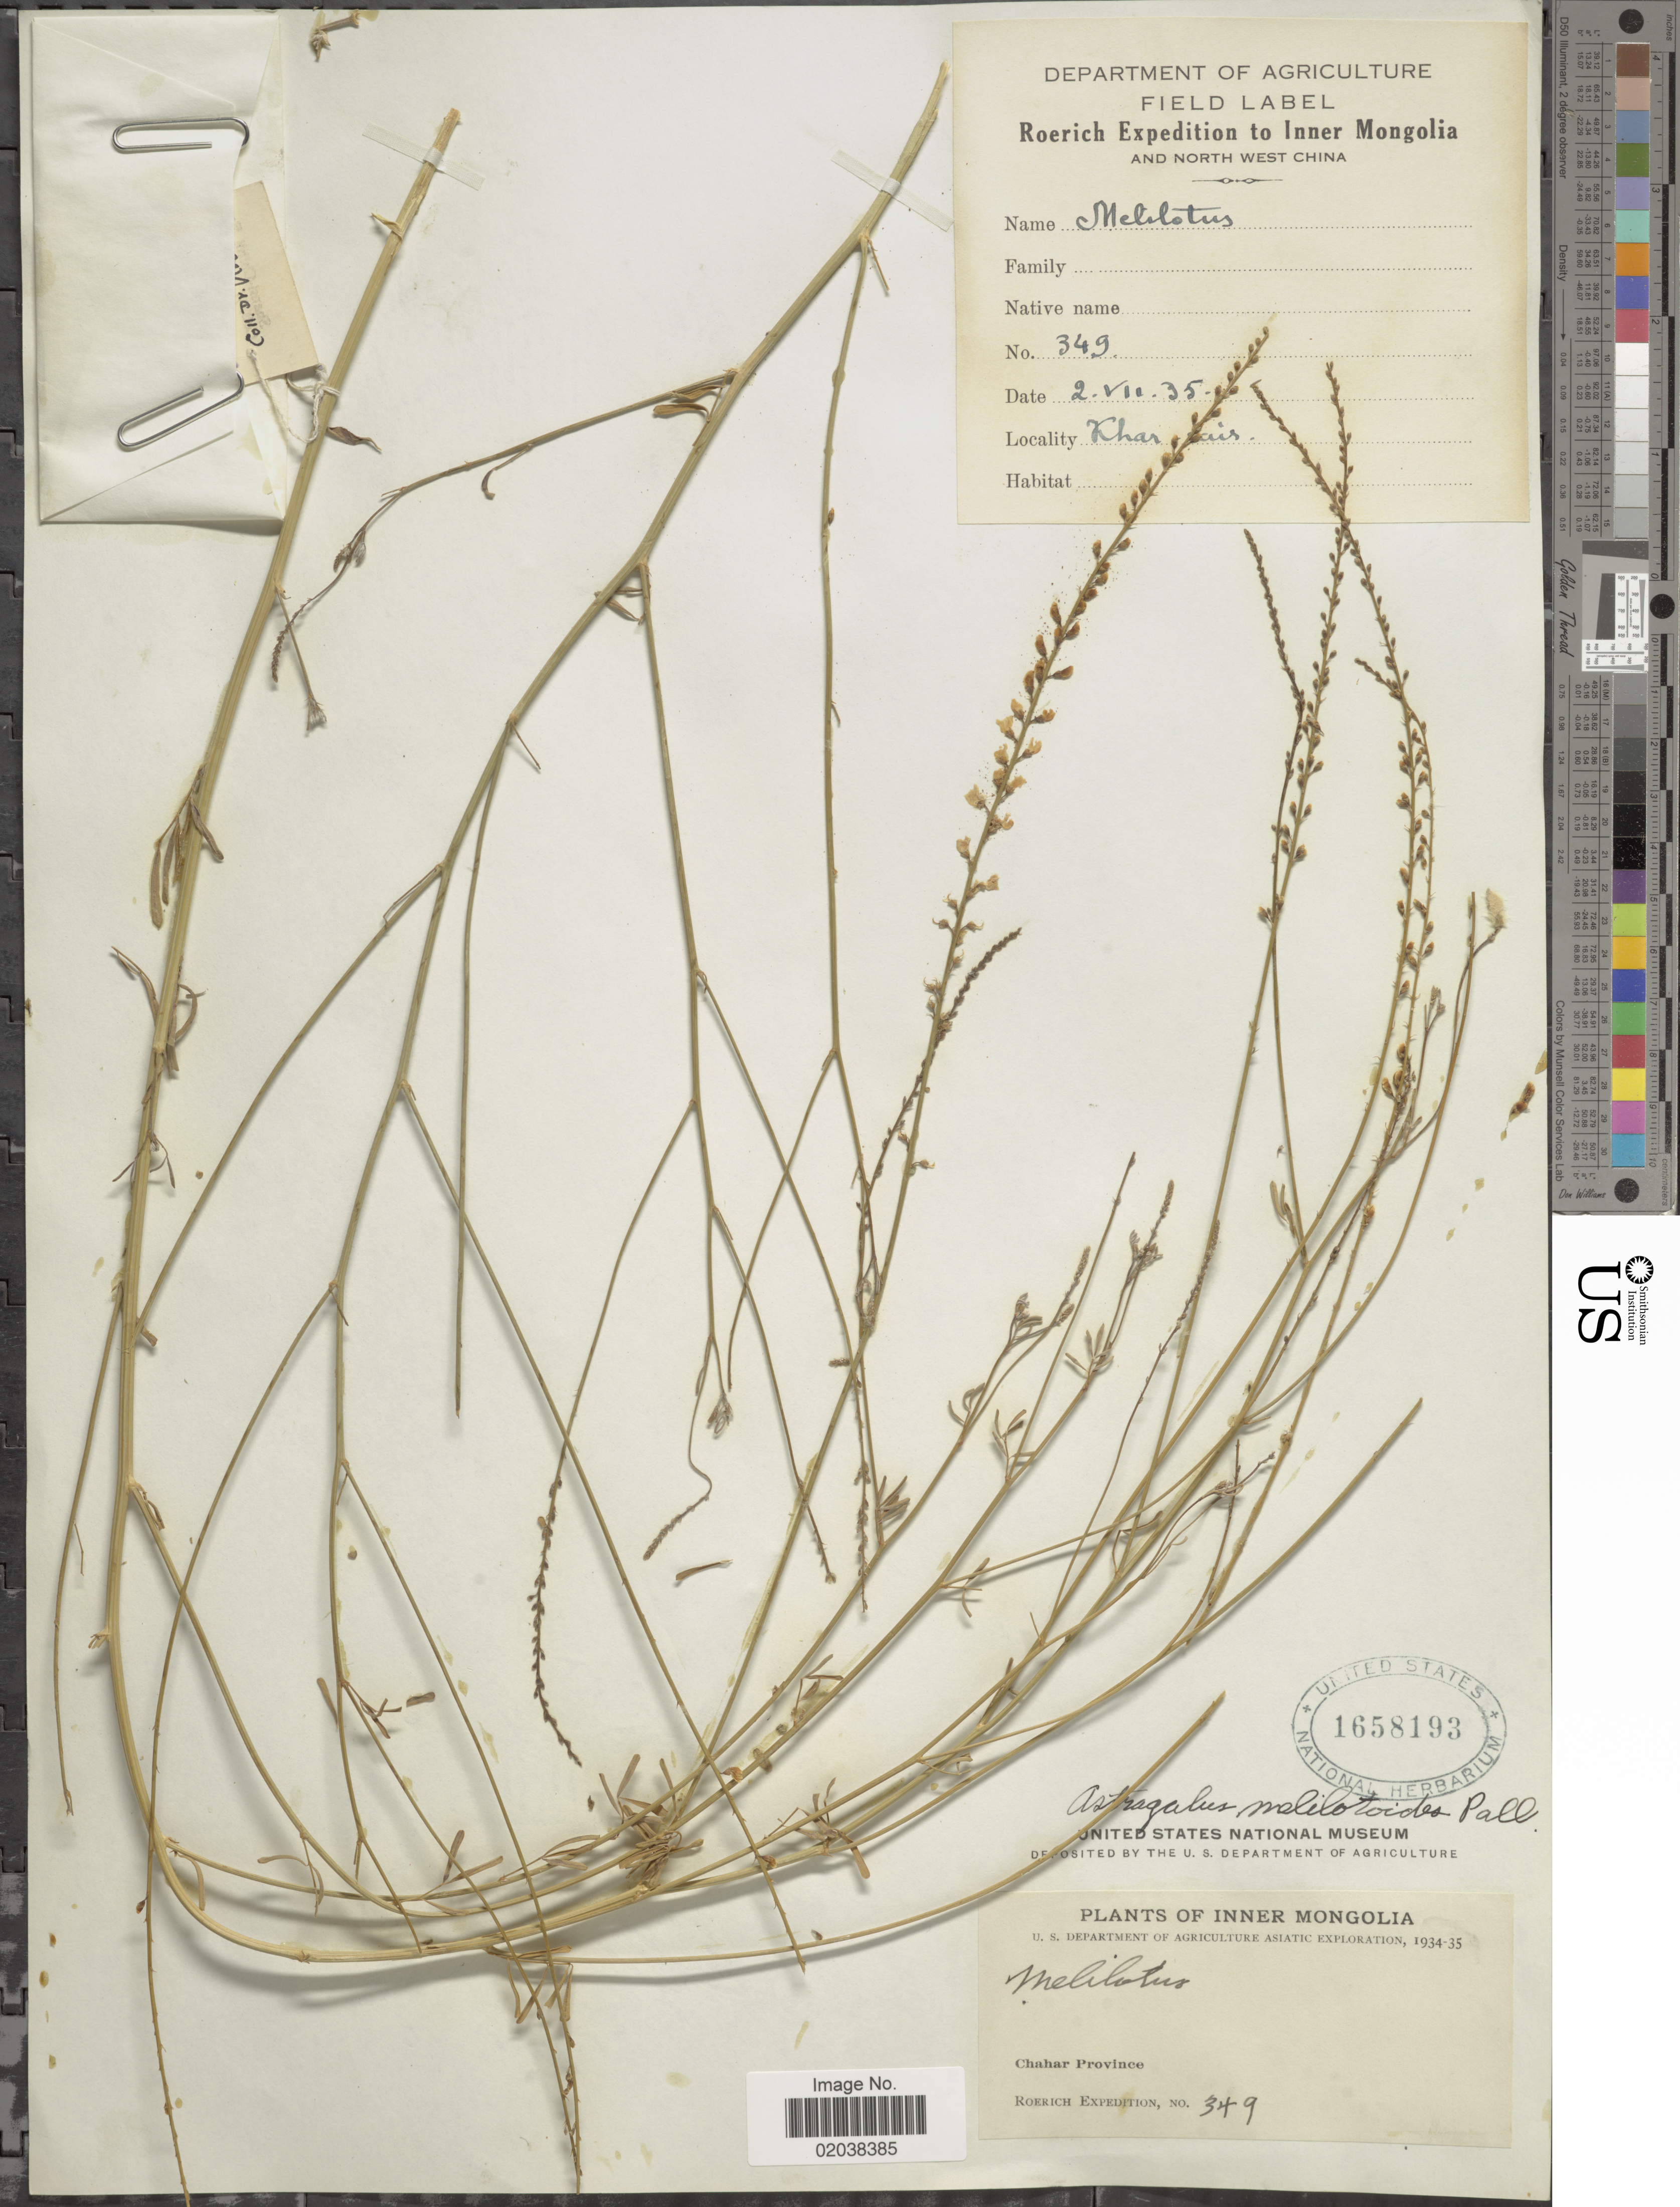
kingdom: Plantae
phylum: Tracheophyta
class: Magnoliopsida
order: Fabales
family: Fabaceae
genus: Astragalus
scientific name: Astragalus melilotoides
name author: Pall.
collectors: Roerich Expedition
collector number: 349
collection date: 1935-07-02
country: China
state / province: Nei Monggol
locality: Inner Mongolia. Khar [illegible text]. Chahar Province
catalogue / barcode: US 1658193